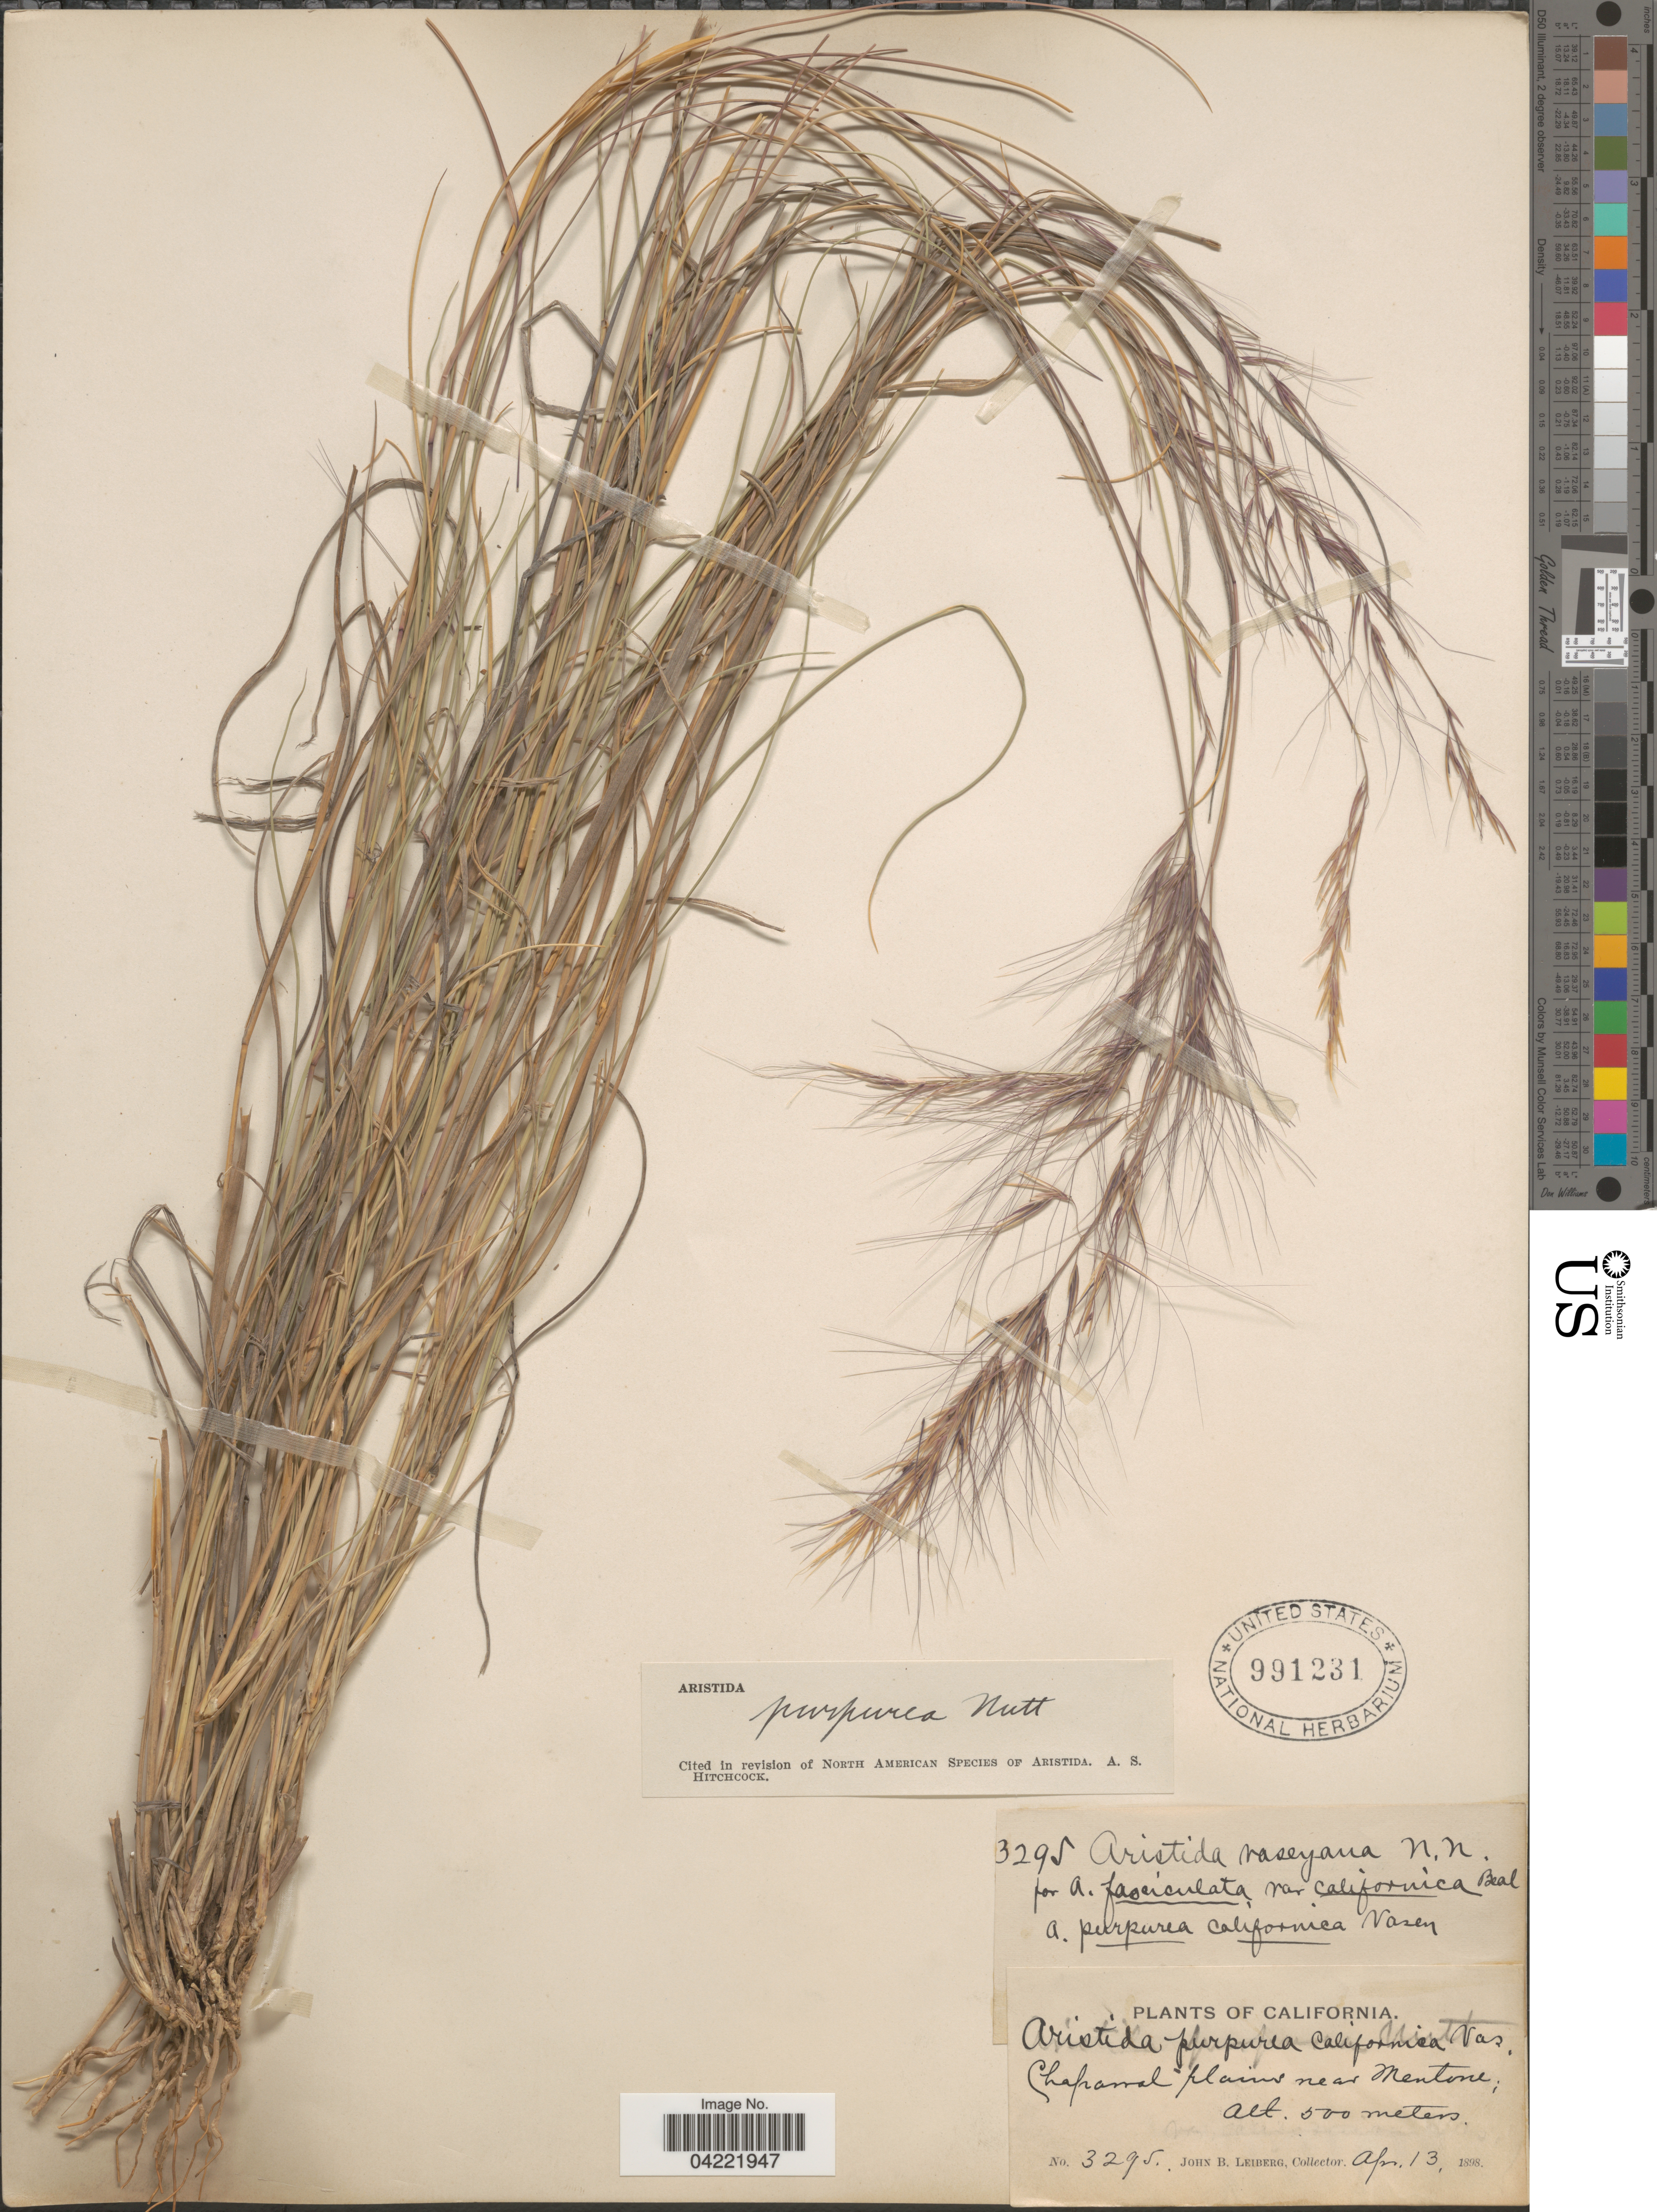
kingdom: Plantae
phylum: Tracheophyta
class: Liliopsida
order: Poales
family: Poaceae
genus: Aristida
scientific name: Aristida purpurea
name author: Nutt.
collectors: J. B. Leiberg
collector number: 3295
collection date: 1898-04-13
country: United States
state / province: California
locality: Chaparral plains near Mentone.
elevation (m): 500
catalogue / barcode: US 991231